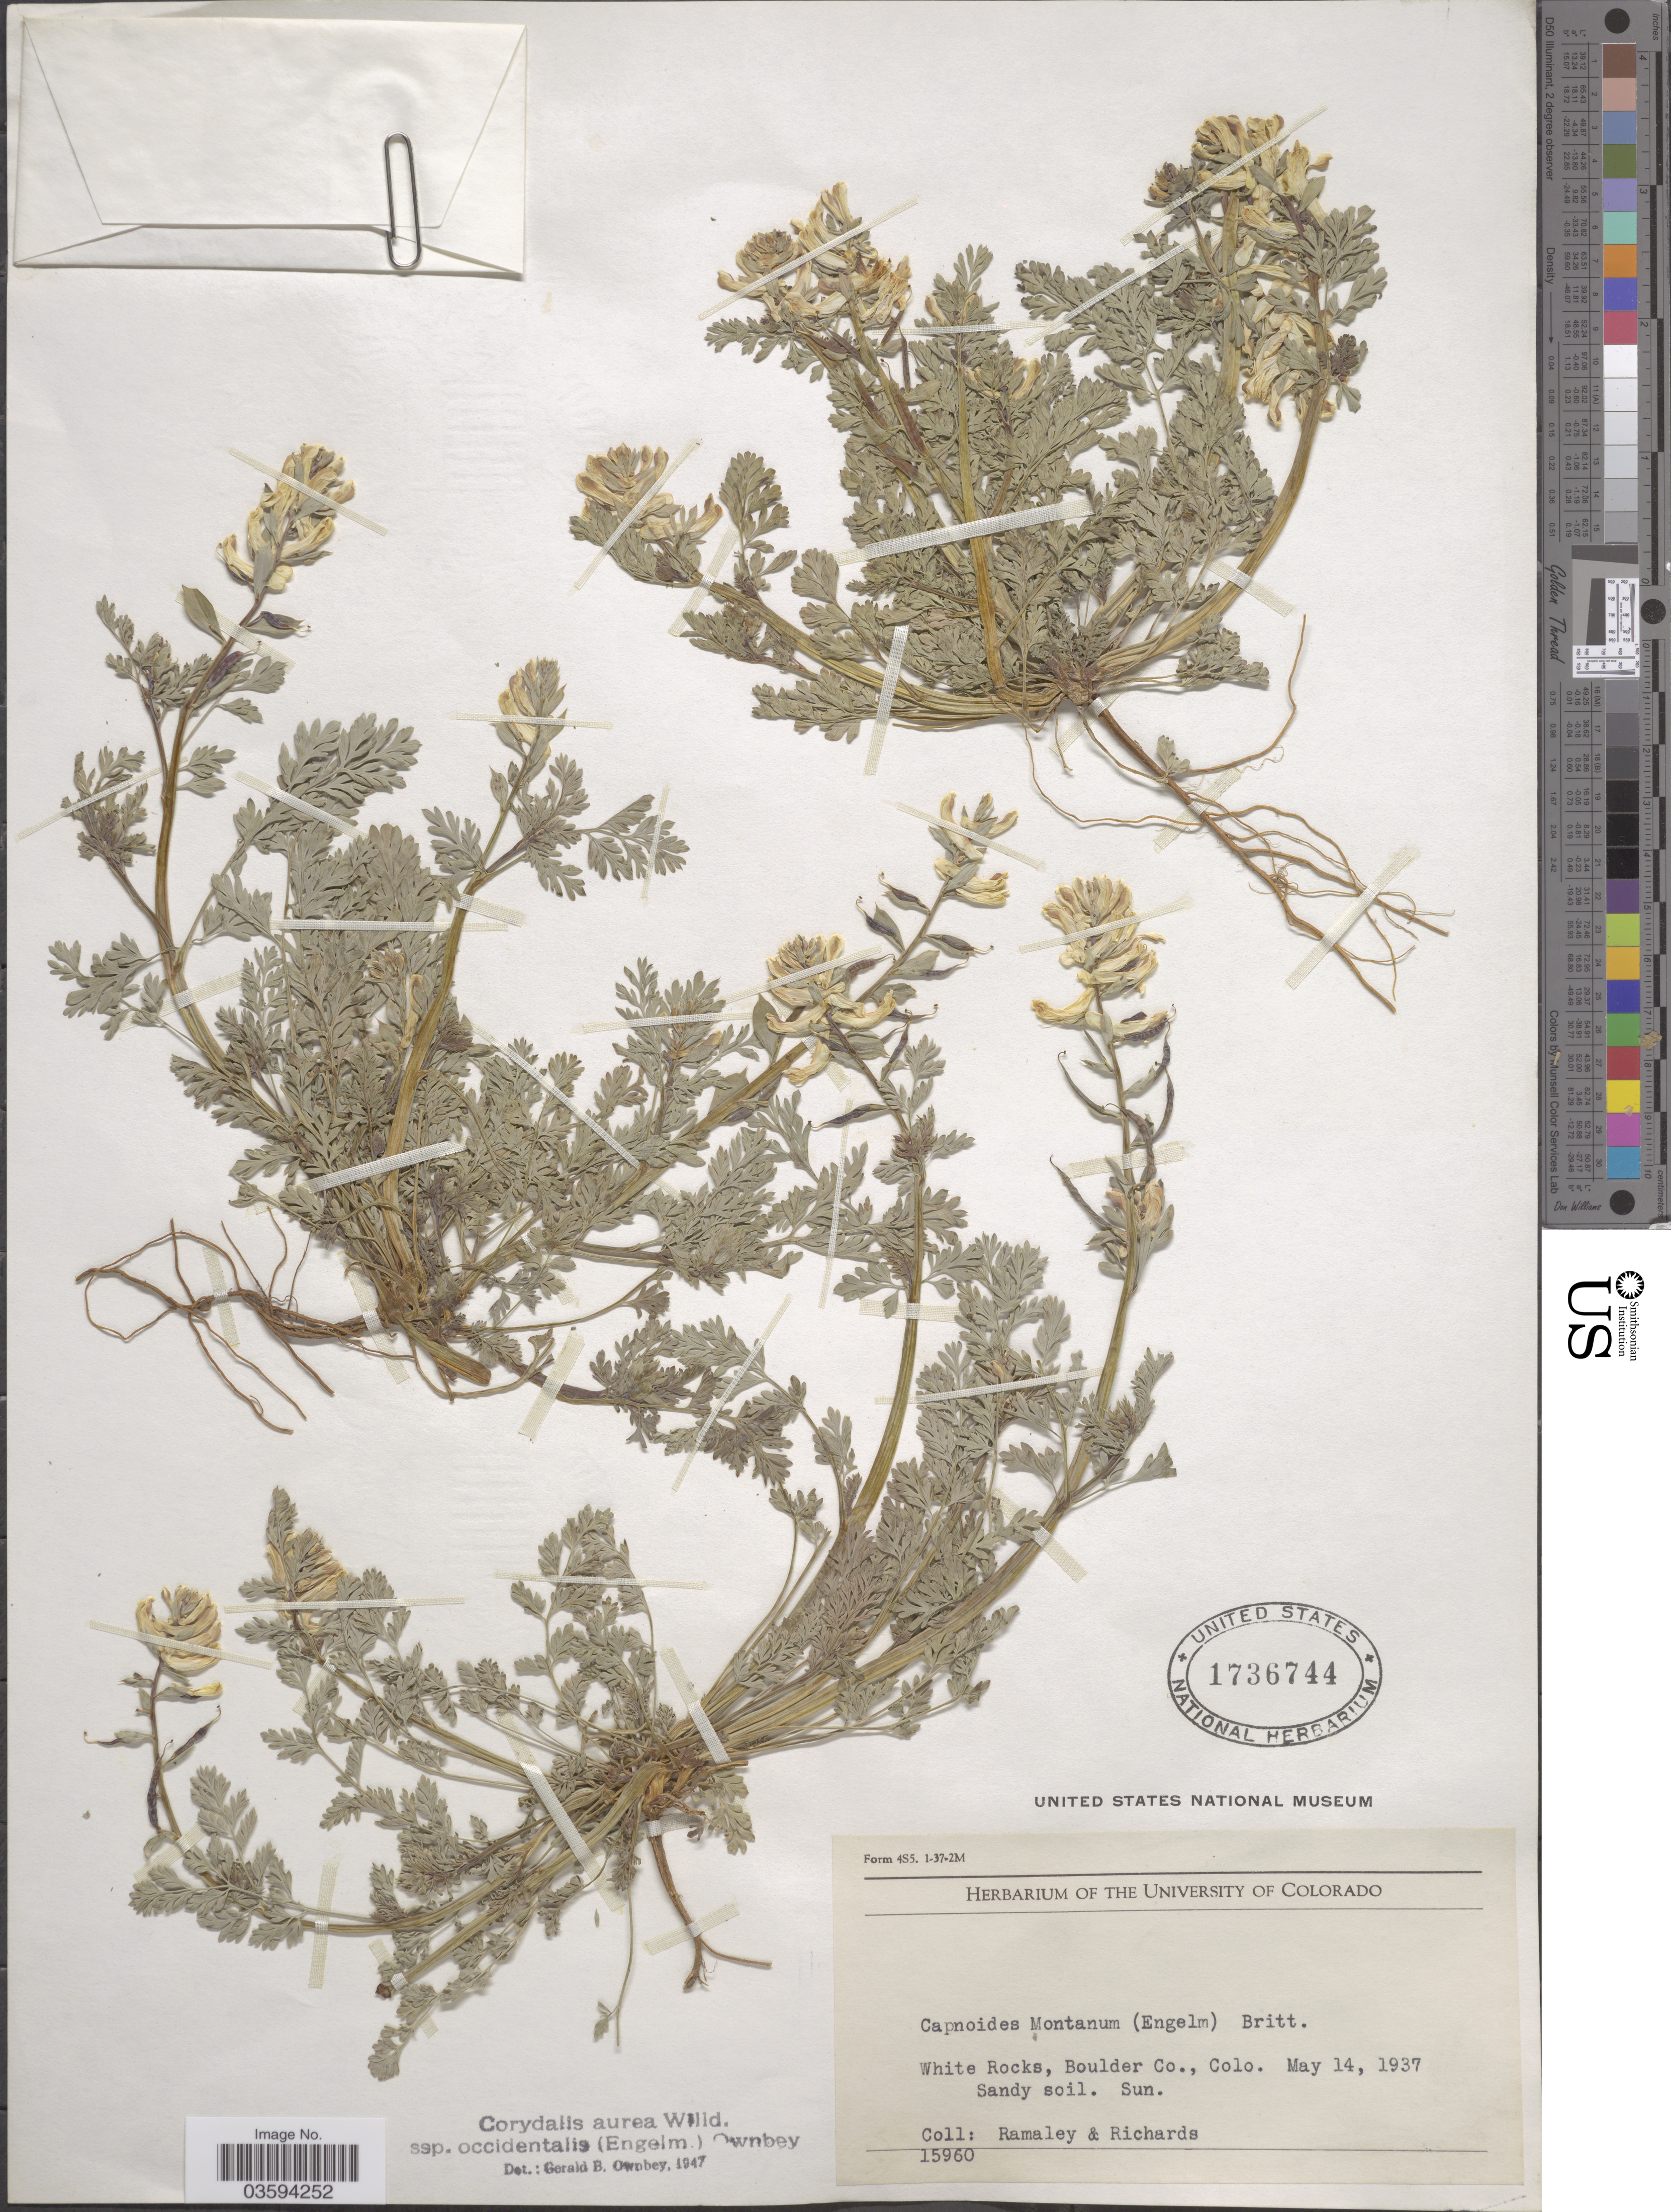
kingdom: Plantae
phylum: Tracheophyta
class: Magnoliopsida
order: Ranunculales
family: Papaveraceae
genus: Corydalis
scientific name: Corydalis aurea subsp. occidentalis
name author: Willd.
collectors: Ramaley & -. Richards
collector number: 15960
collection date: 1937-05-14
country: United States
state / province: Colorado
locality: White Rocks, Boulder Co.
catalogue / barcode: US 1736744